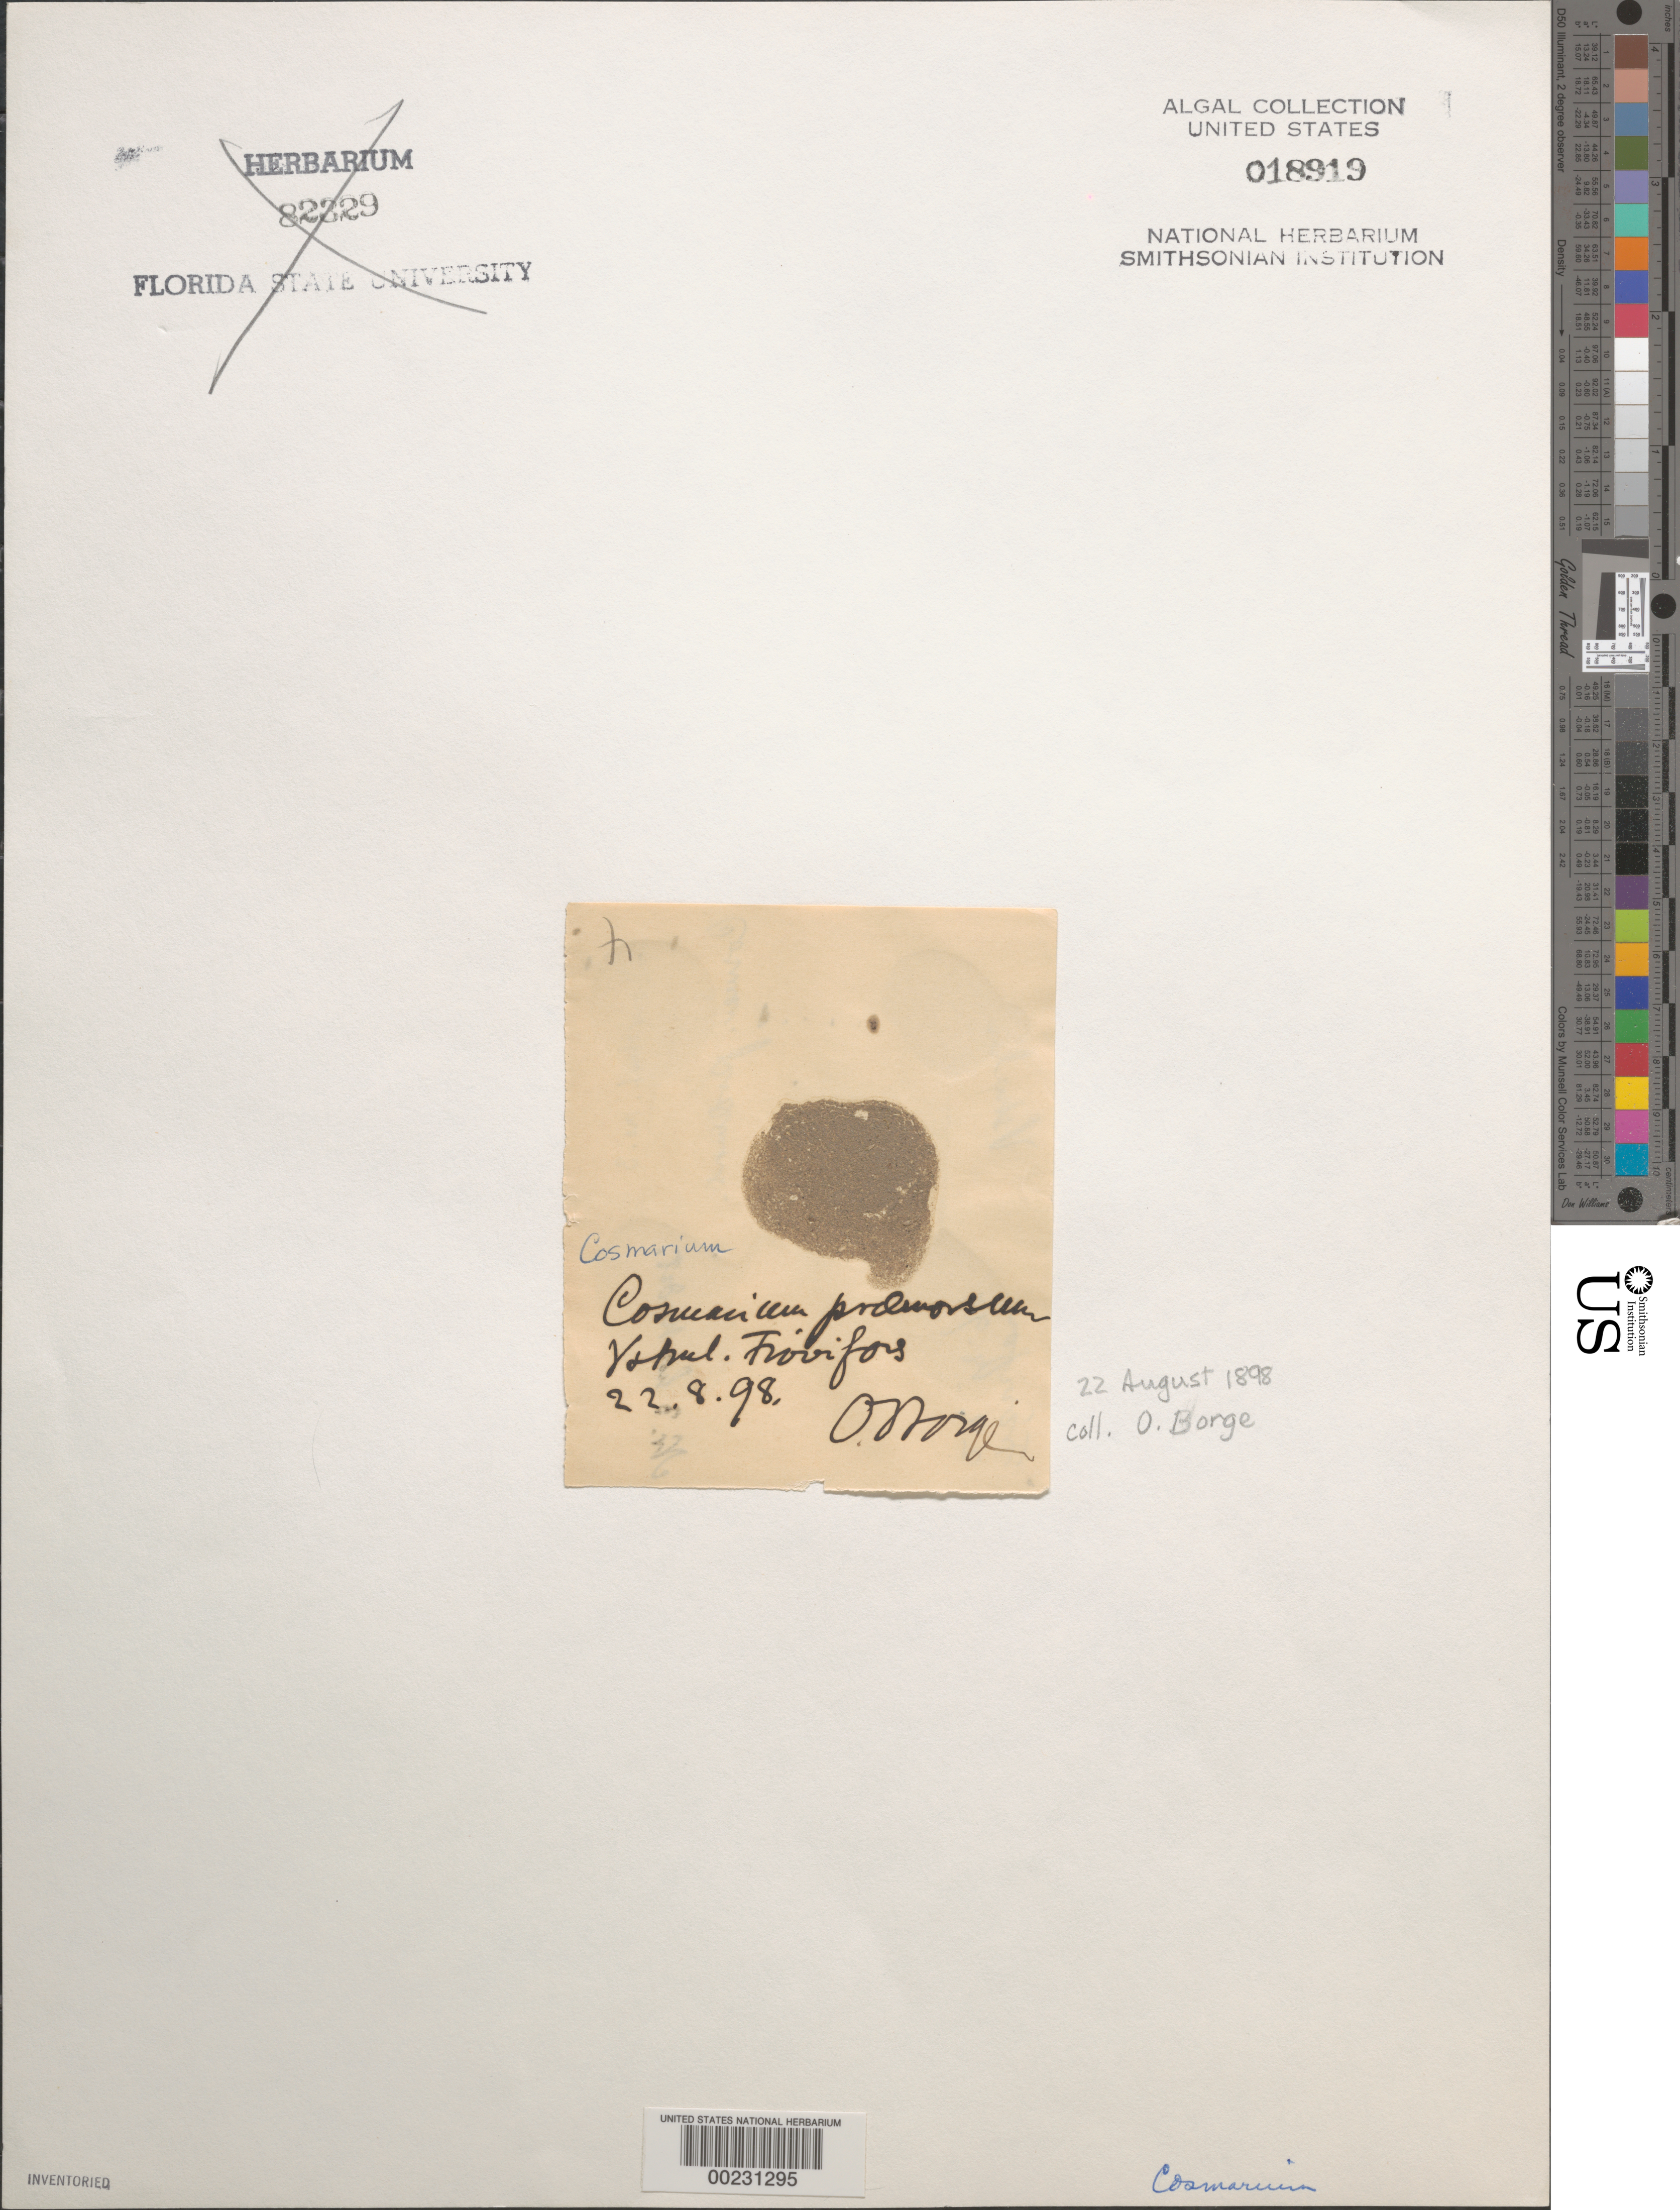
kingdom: Plantae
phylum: Charophyta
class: Zygnematophyceae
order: Zygnematales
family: Desmidiaceae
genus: Cosmarium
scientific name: Cosmarium sp.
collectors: O. Borge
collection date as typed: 22 Aug 1898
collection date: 1898-08-22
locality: Ishul. fiovifors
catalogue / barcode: US 18919